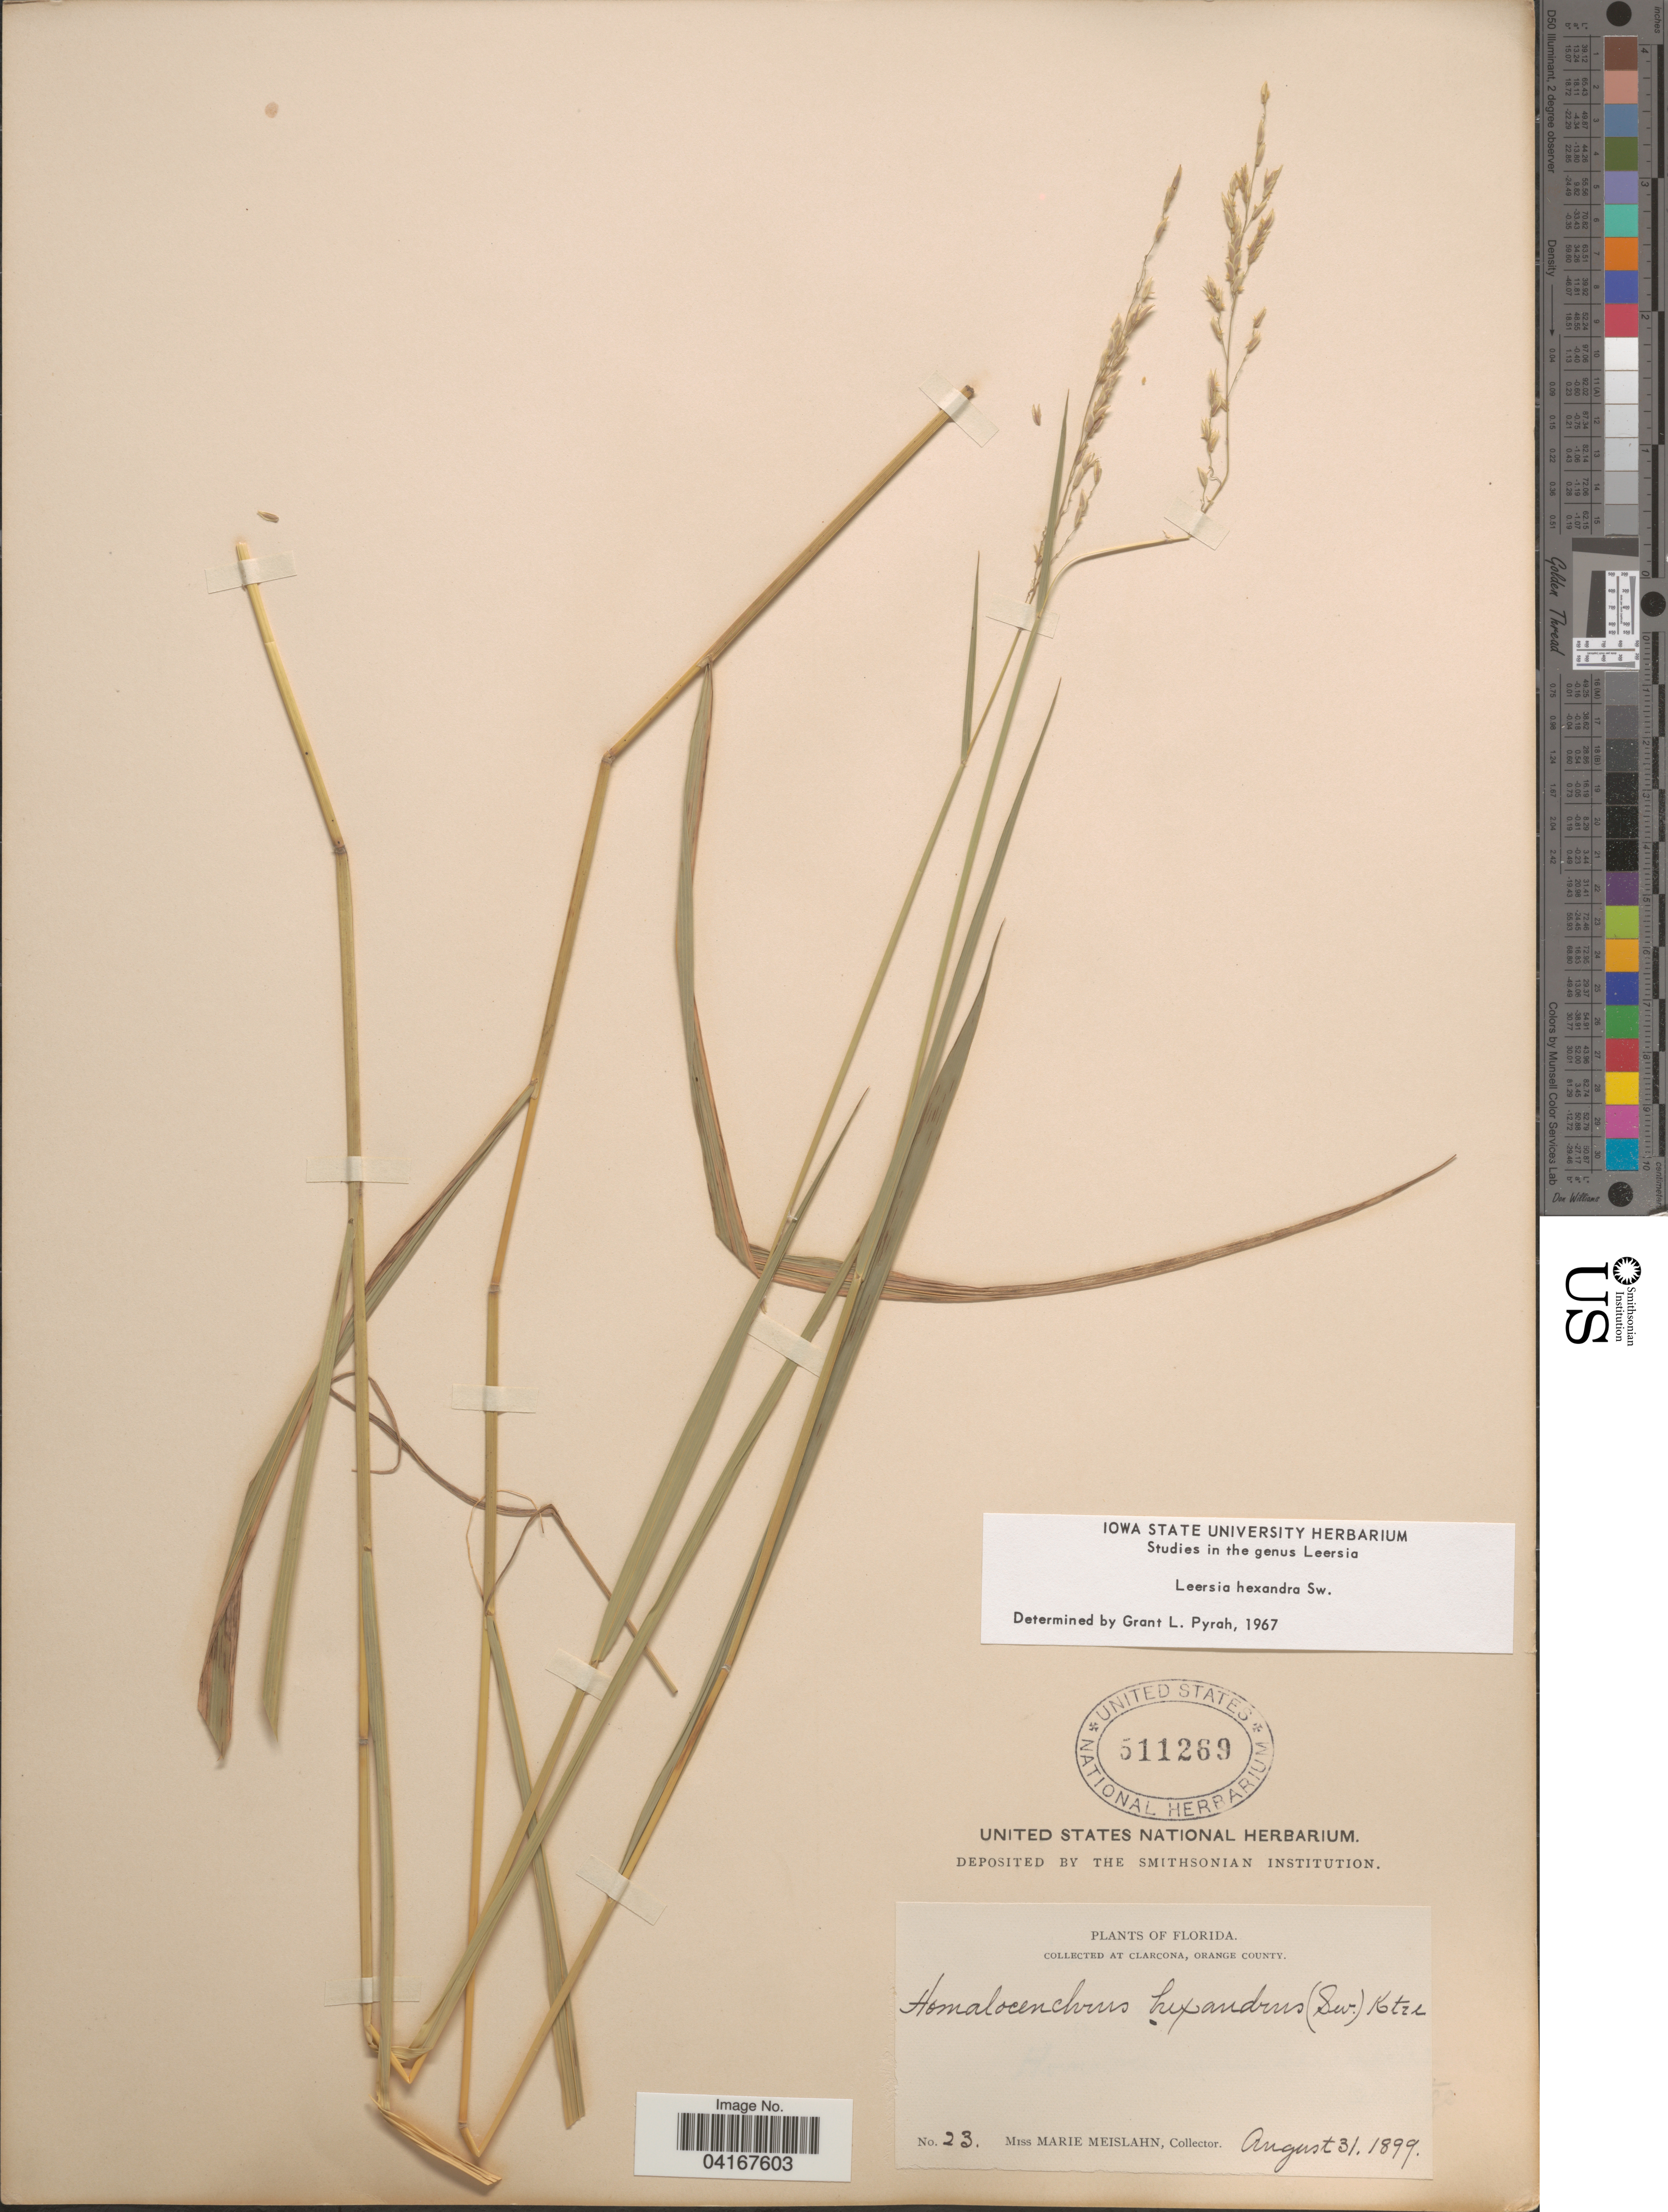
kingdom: Plantae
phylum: Tracheophyta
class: Liliopsida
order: Poales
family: Poaceae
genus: Leersia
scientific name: Leersia hexandra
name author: Sw.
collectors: M. Meislahn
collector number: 23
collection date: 1899-08-31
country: United States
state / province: Florida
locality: At Clarcona, Orange County.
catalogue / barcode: US 511269